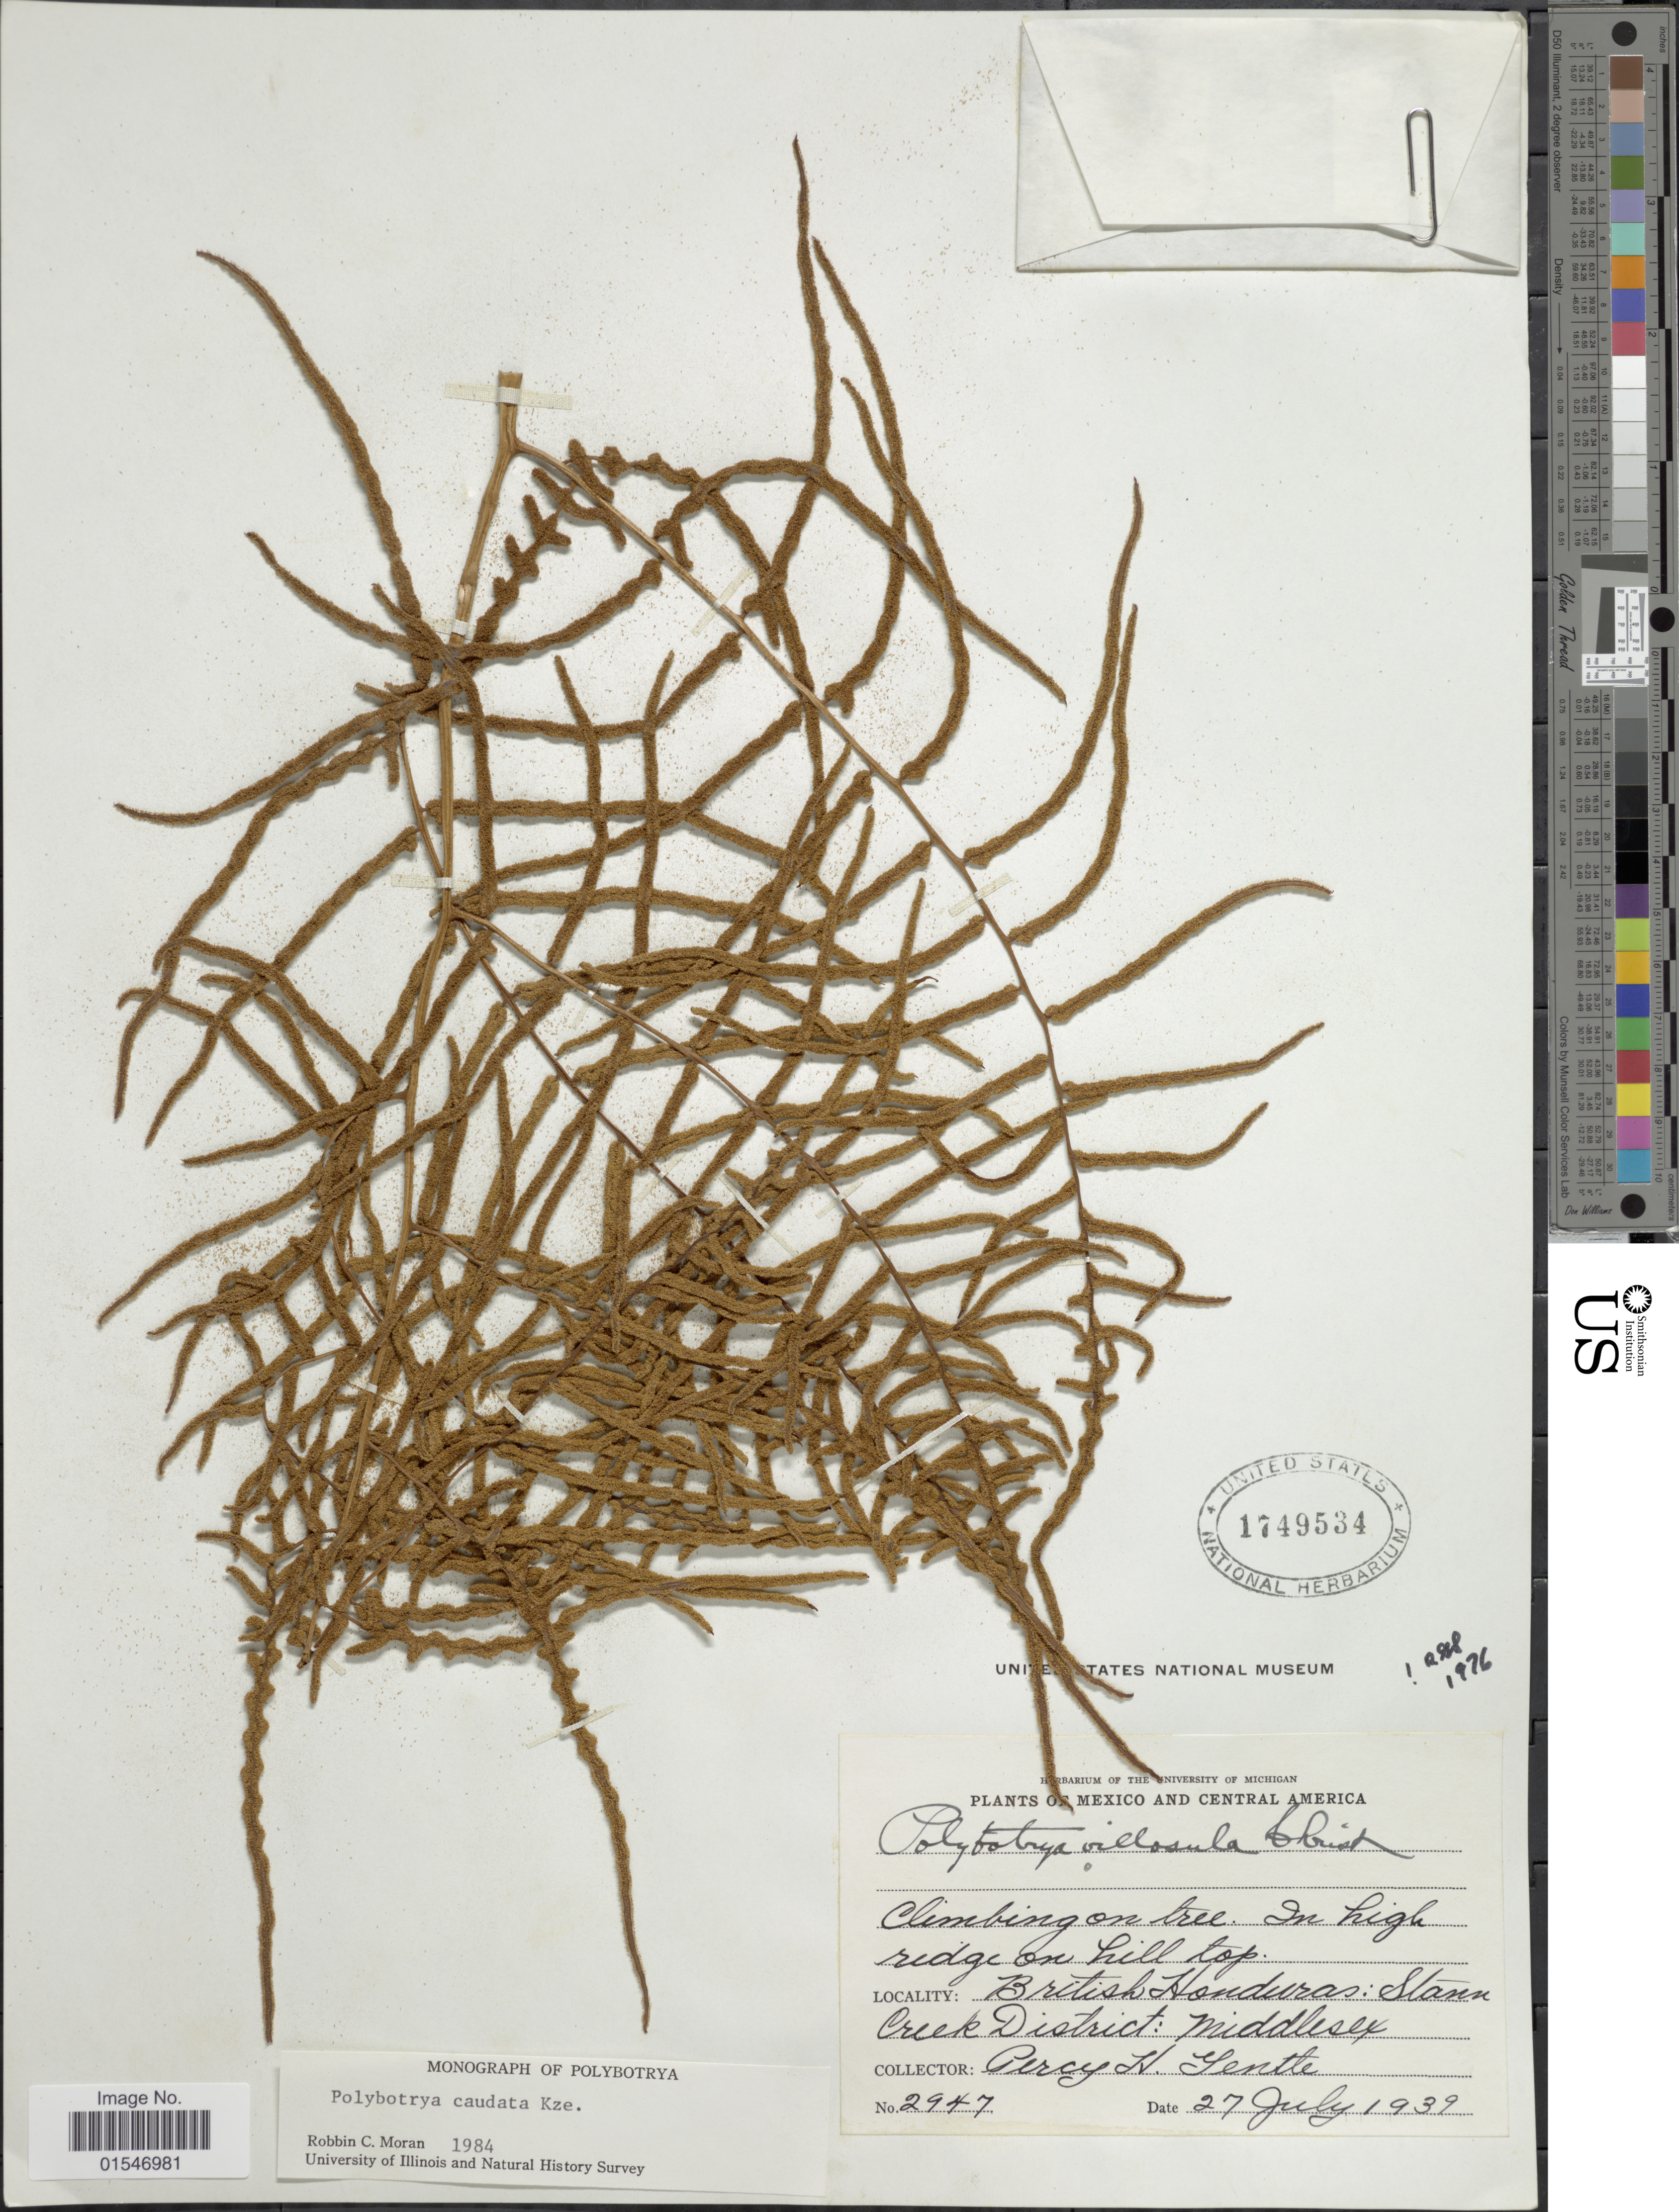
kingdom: Plantae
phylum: Tracheophyta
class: Polypodiopsida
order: Polypodiales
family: Dryopteridaceae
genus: Polybotrya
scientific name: Polybotrya caudata f. villosa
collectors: P. H. Gentle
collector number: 2947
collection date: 1939-07-27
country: Belize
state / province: Stann Creek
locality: Mexico and Central America. British Honduras: Stann Creek District: Middlesex.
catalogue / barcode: US 1749534